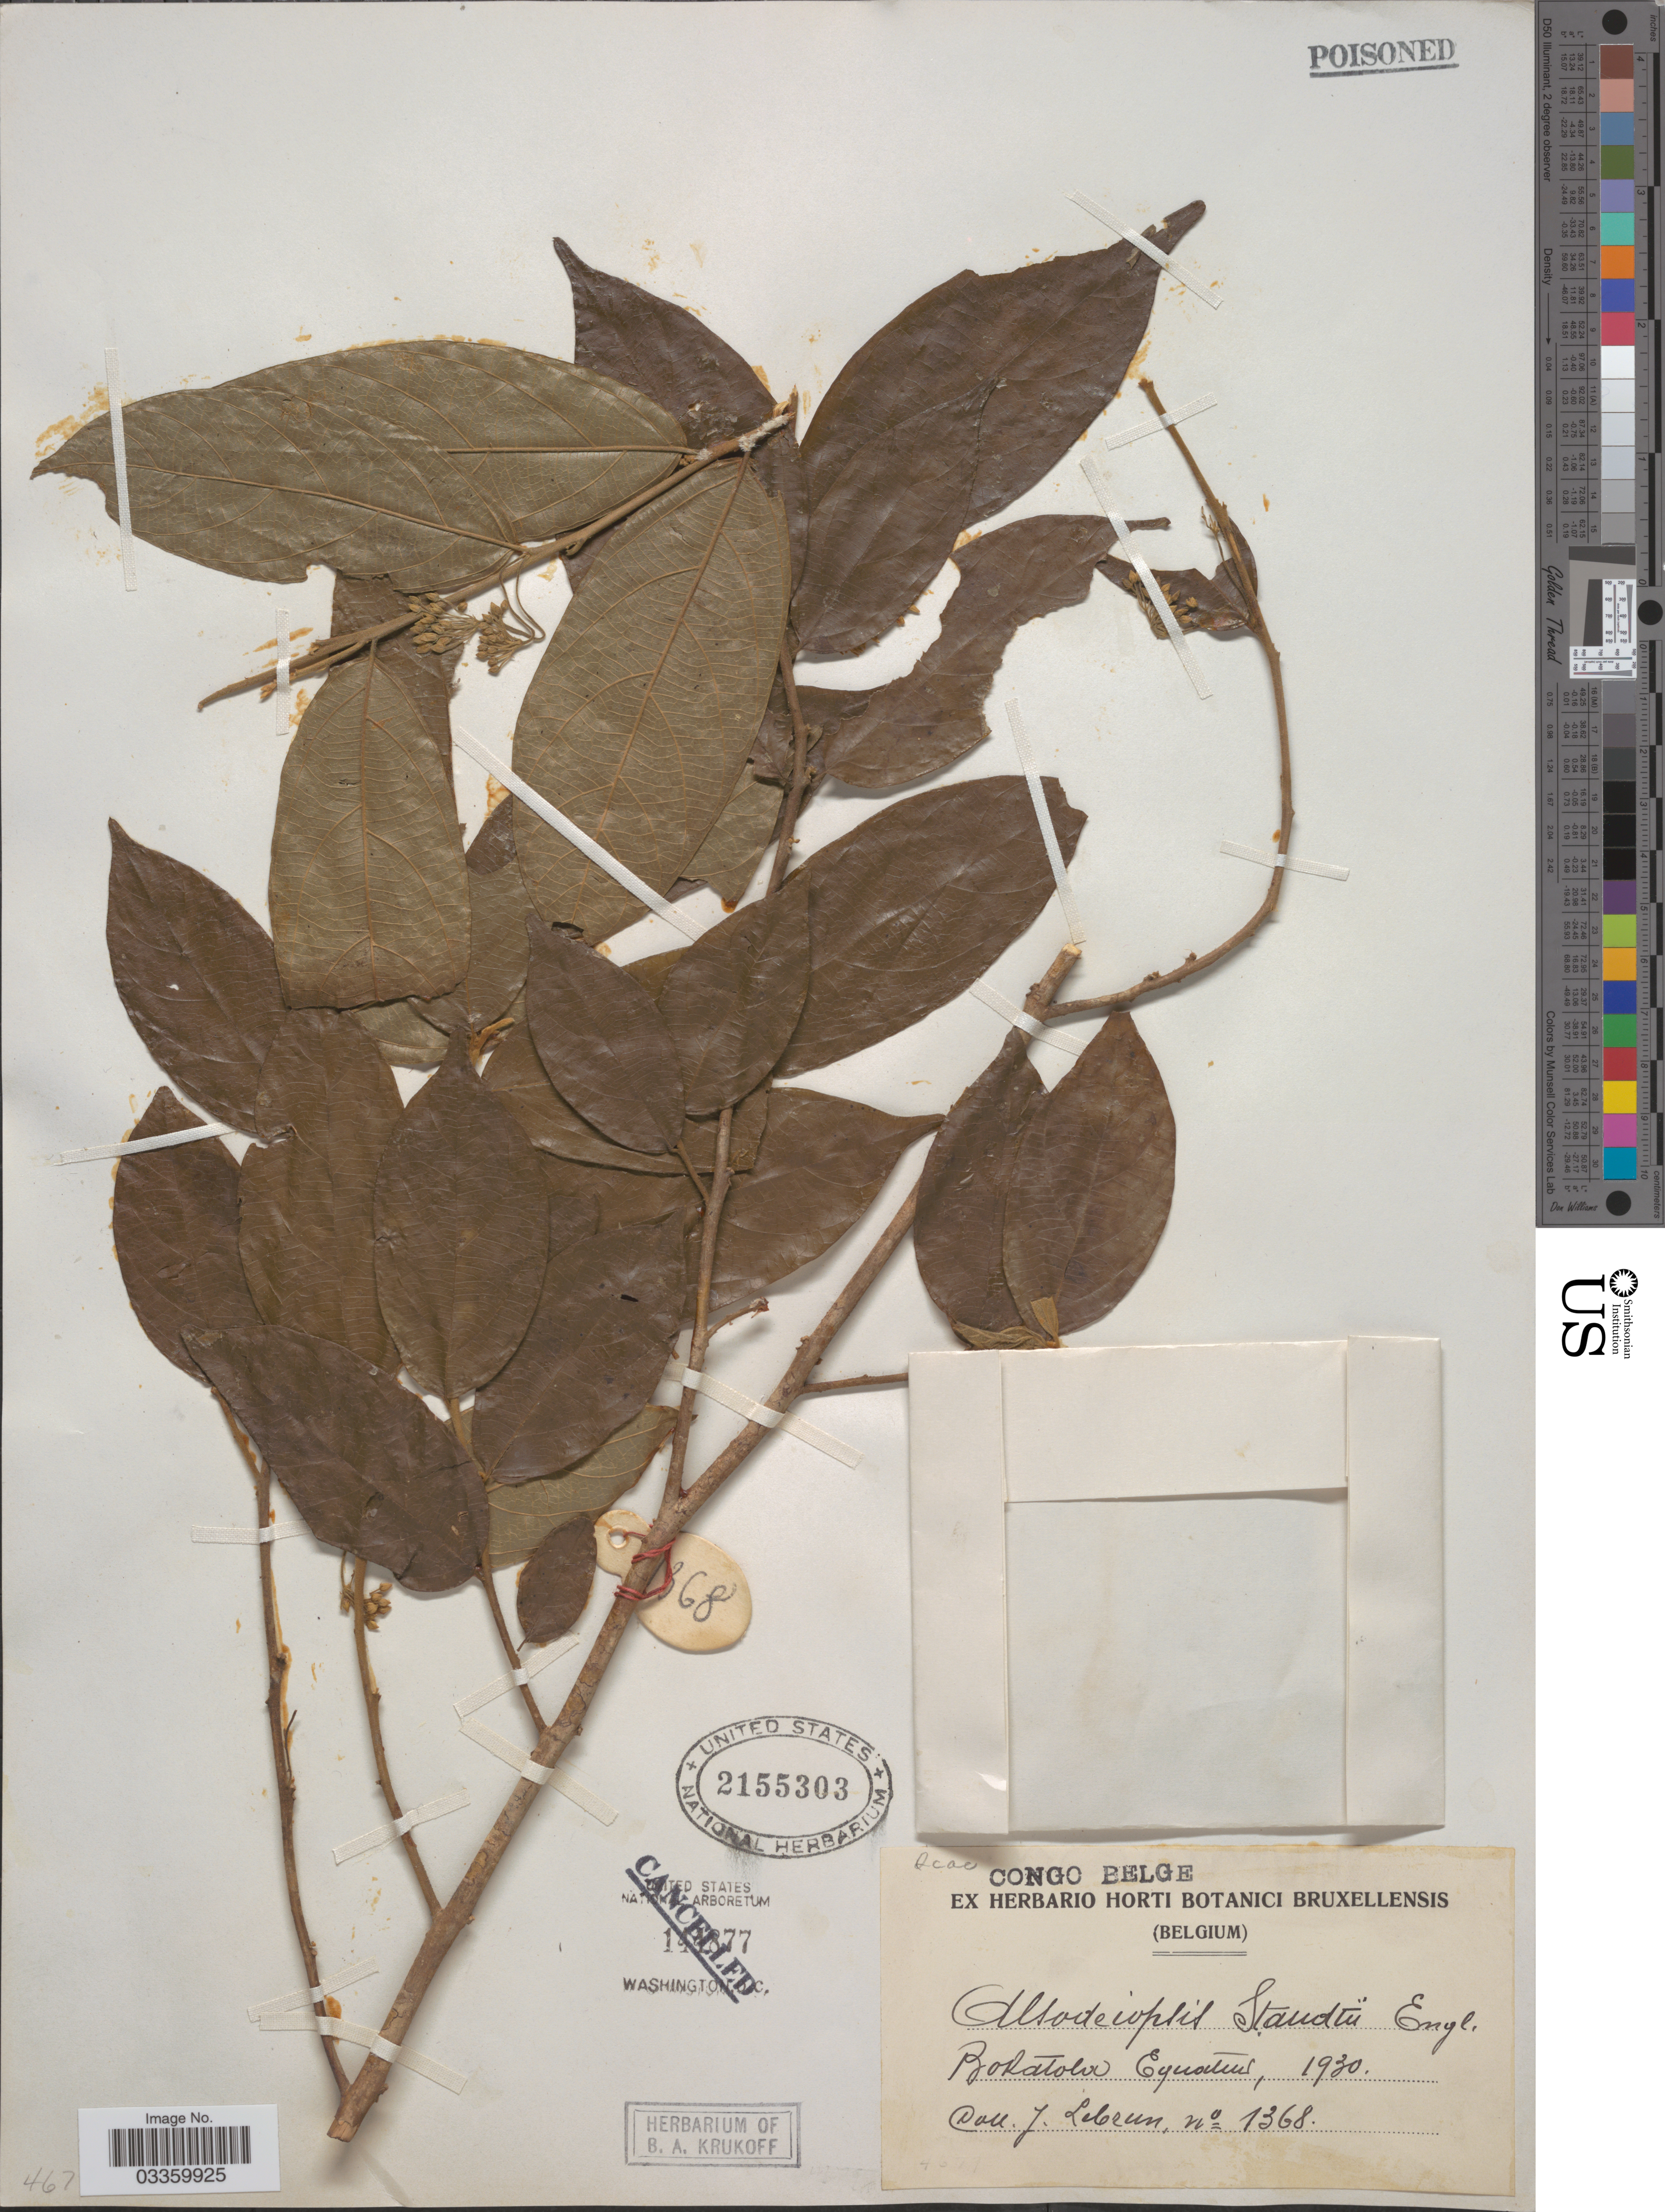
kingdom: Plantae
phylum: Tracheophyta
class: Magnoliopsida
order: Icacinales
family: Icacinaceae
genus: Alsodeiopsis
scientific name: Alsodeiopsis staudtii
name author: Engl.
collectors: J. A. Lebrun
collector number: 1368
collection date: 1930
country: Congo, Democratic Republic of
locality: Congo Belge. Bokatola Equateur.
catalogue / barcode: US 2155303